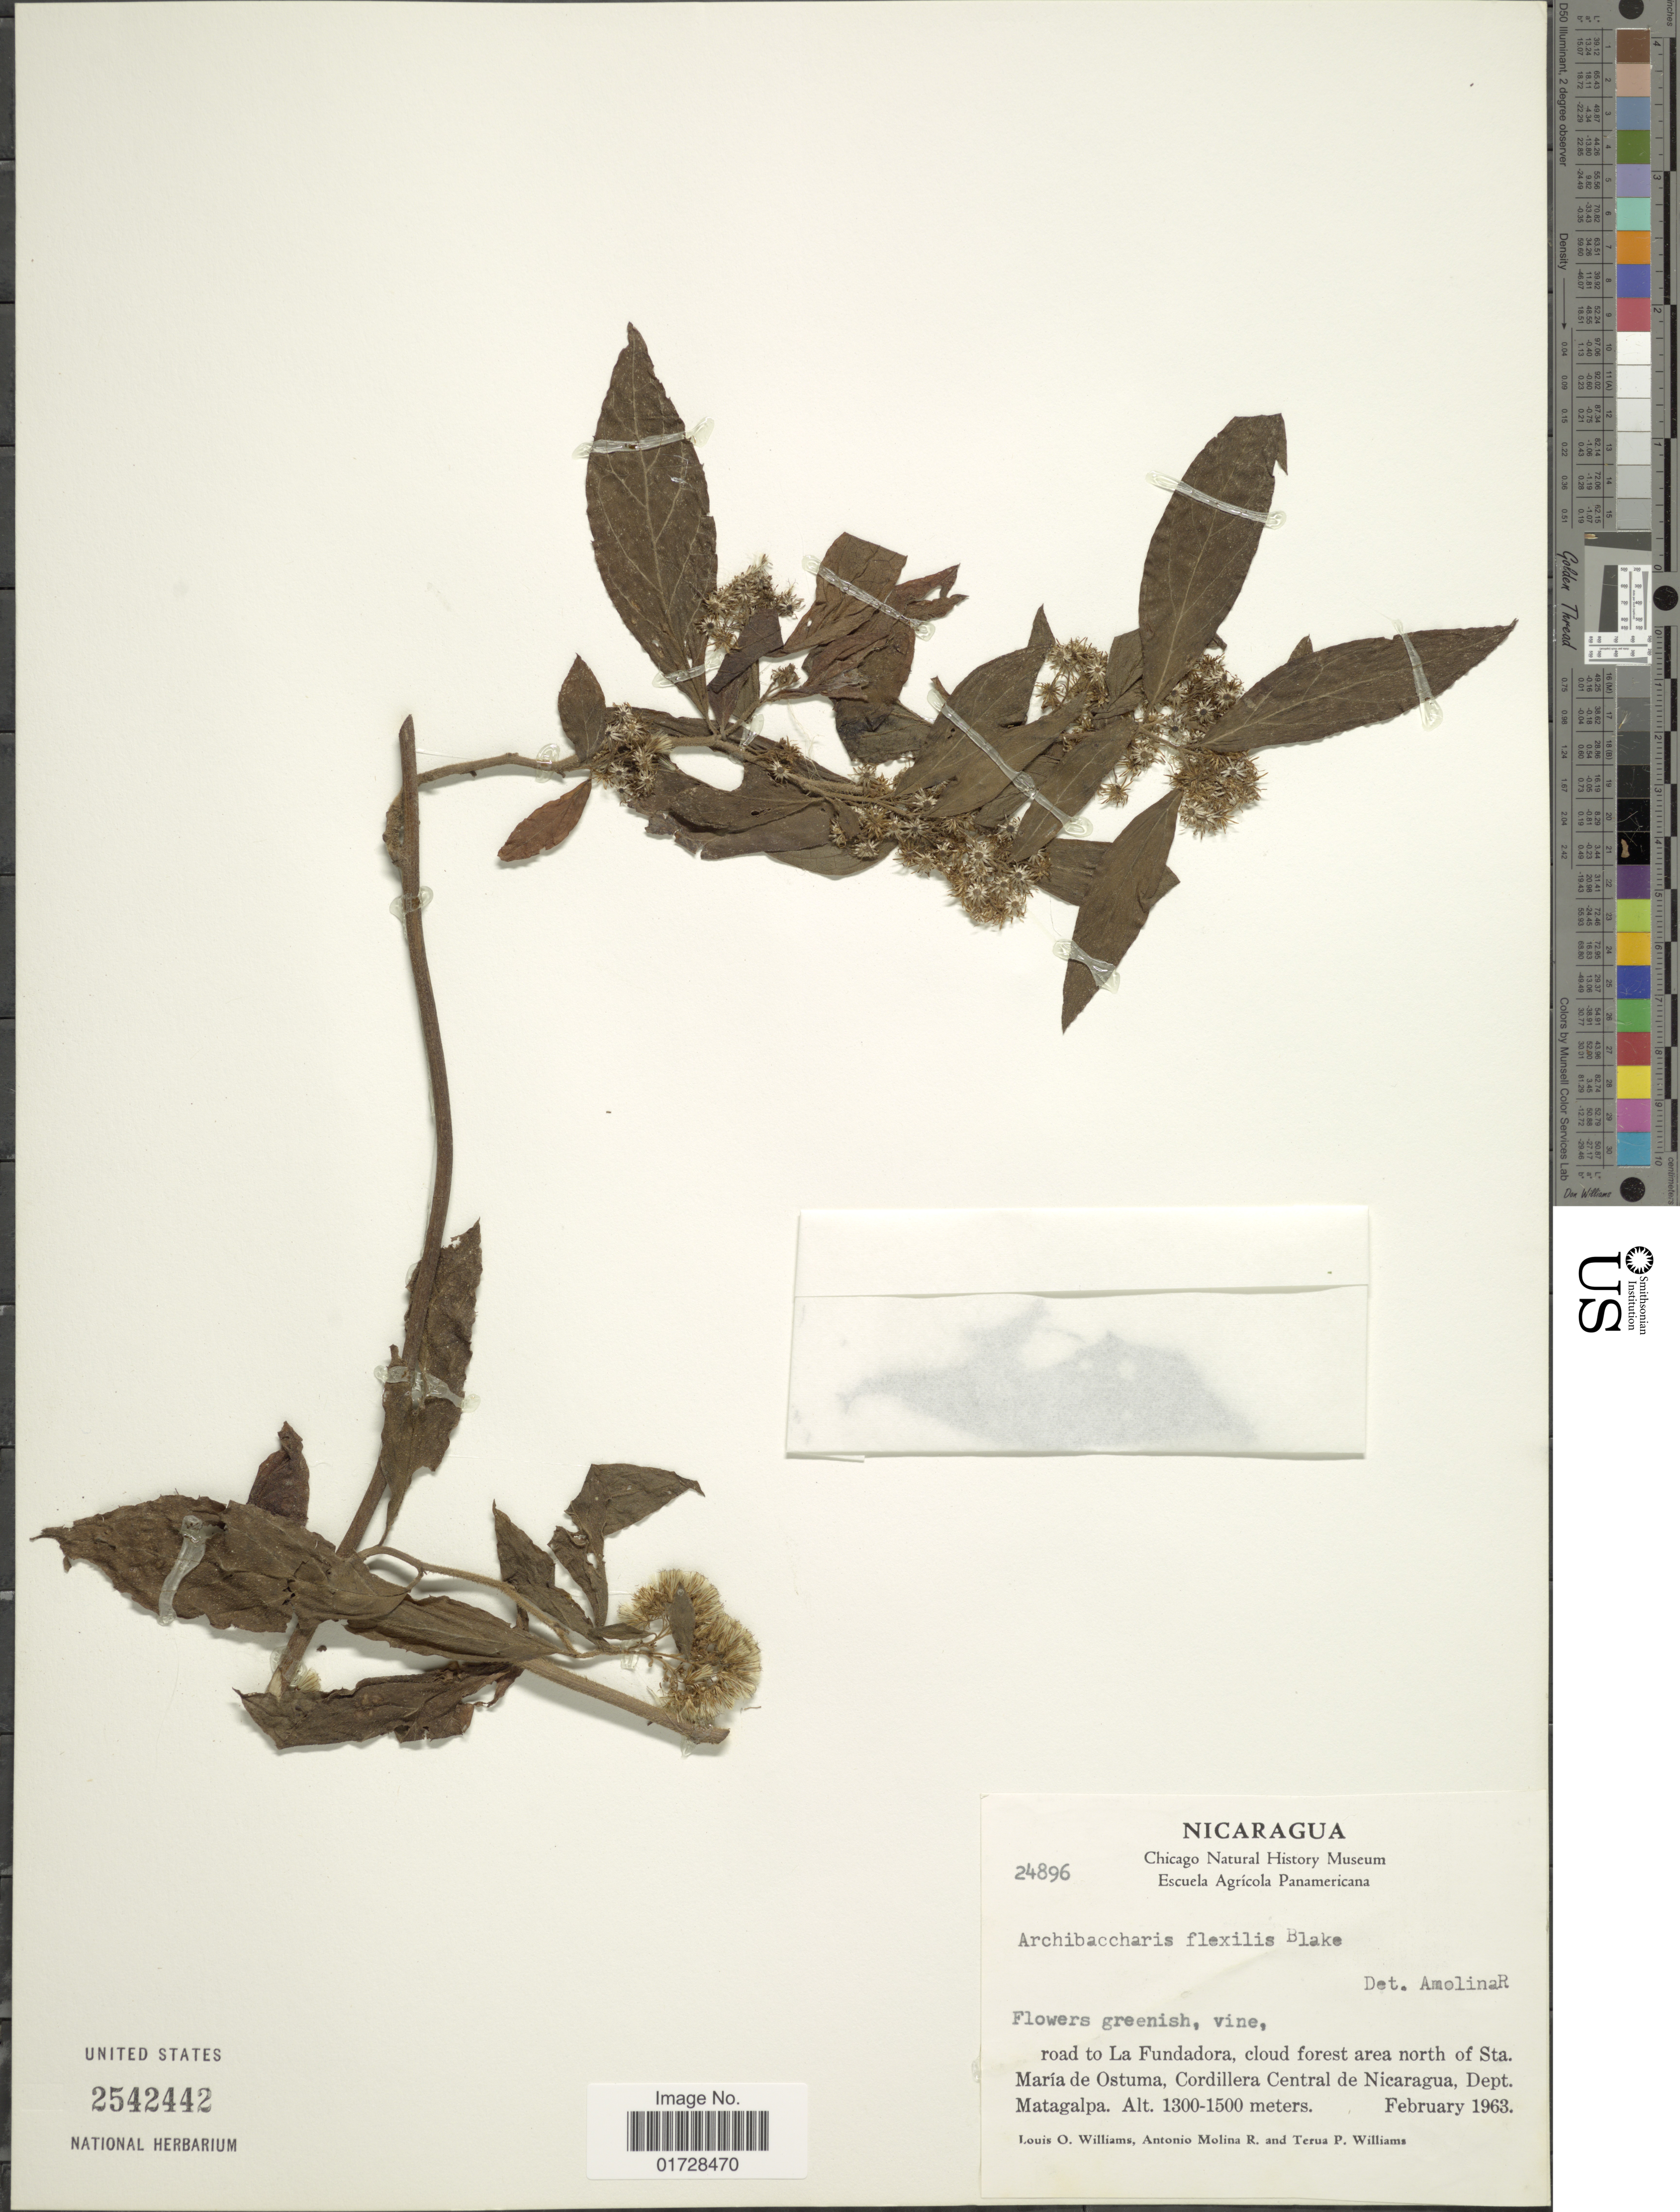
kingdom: Plantae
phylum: Tracheophyta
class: Magnoliopsida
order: Asterales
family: Asteraceae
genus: Archibaccharis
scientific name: Archibaccharis flexilis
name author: (S.F. Blake) S.F. Blake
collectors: L. O. Williams, A. Molina R. & T. P. Williams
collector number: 24896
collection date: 1963-02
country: Nicaragua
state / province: Matagalpa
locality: Road to La Fundadora, north of Sta. Maria de Ostuma, Cordillera Central de Nicaragua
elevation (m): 1300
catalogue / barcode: US 2542442